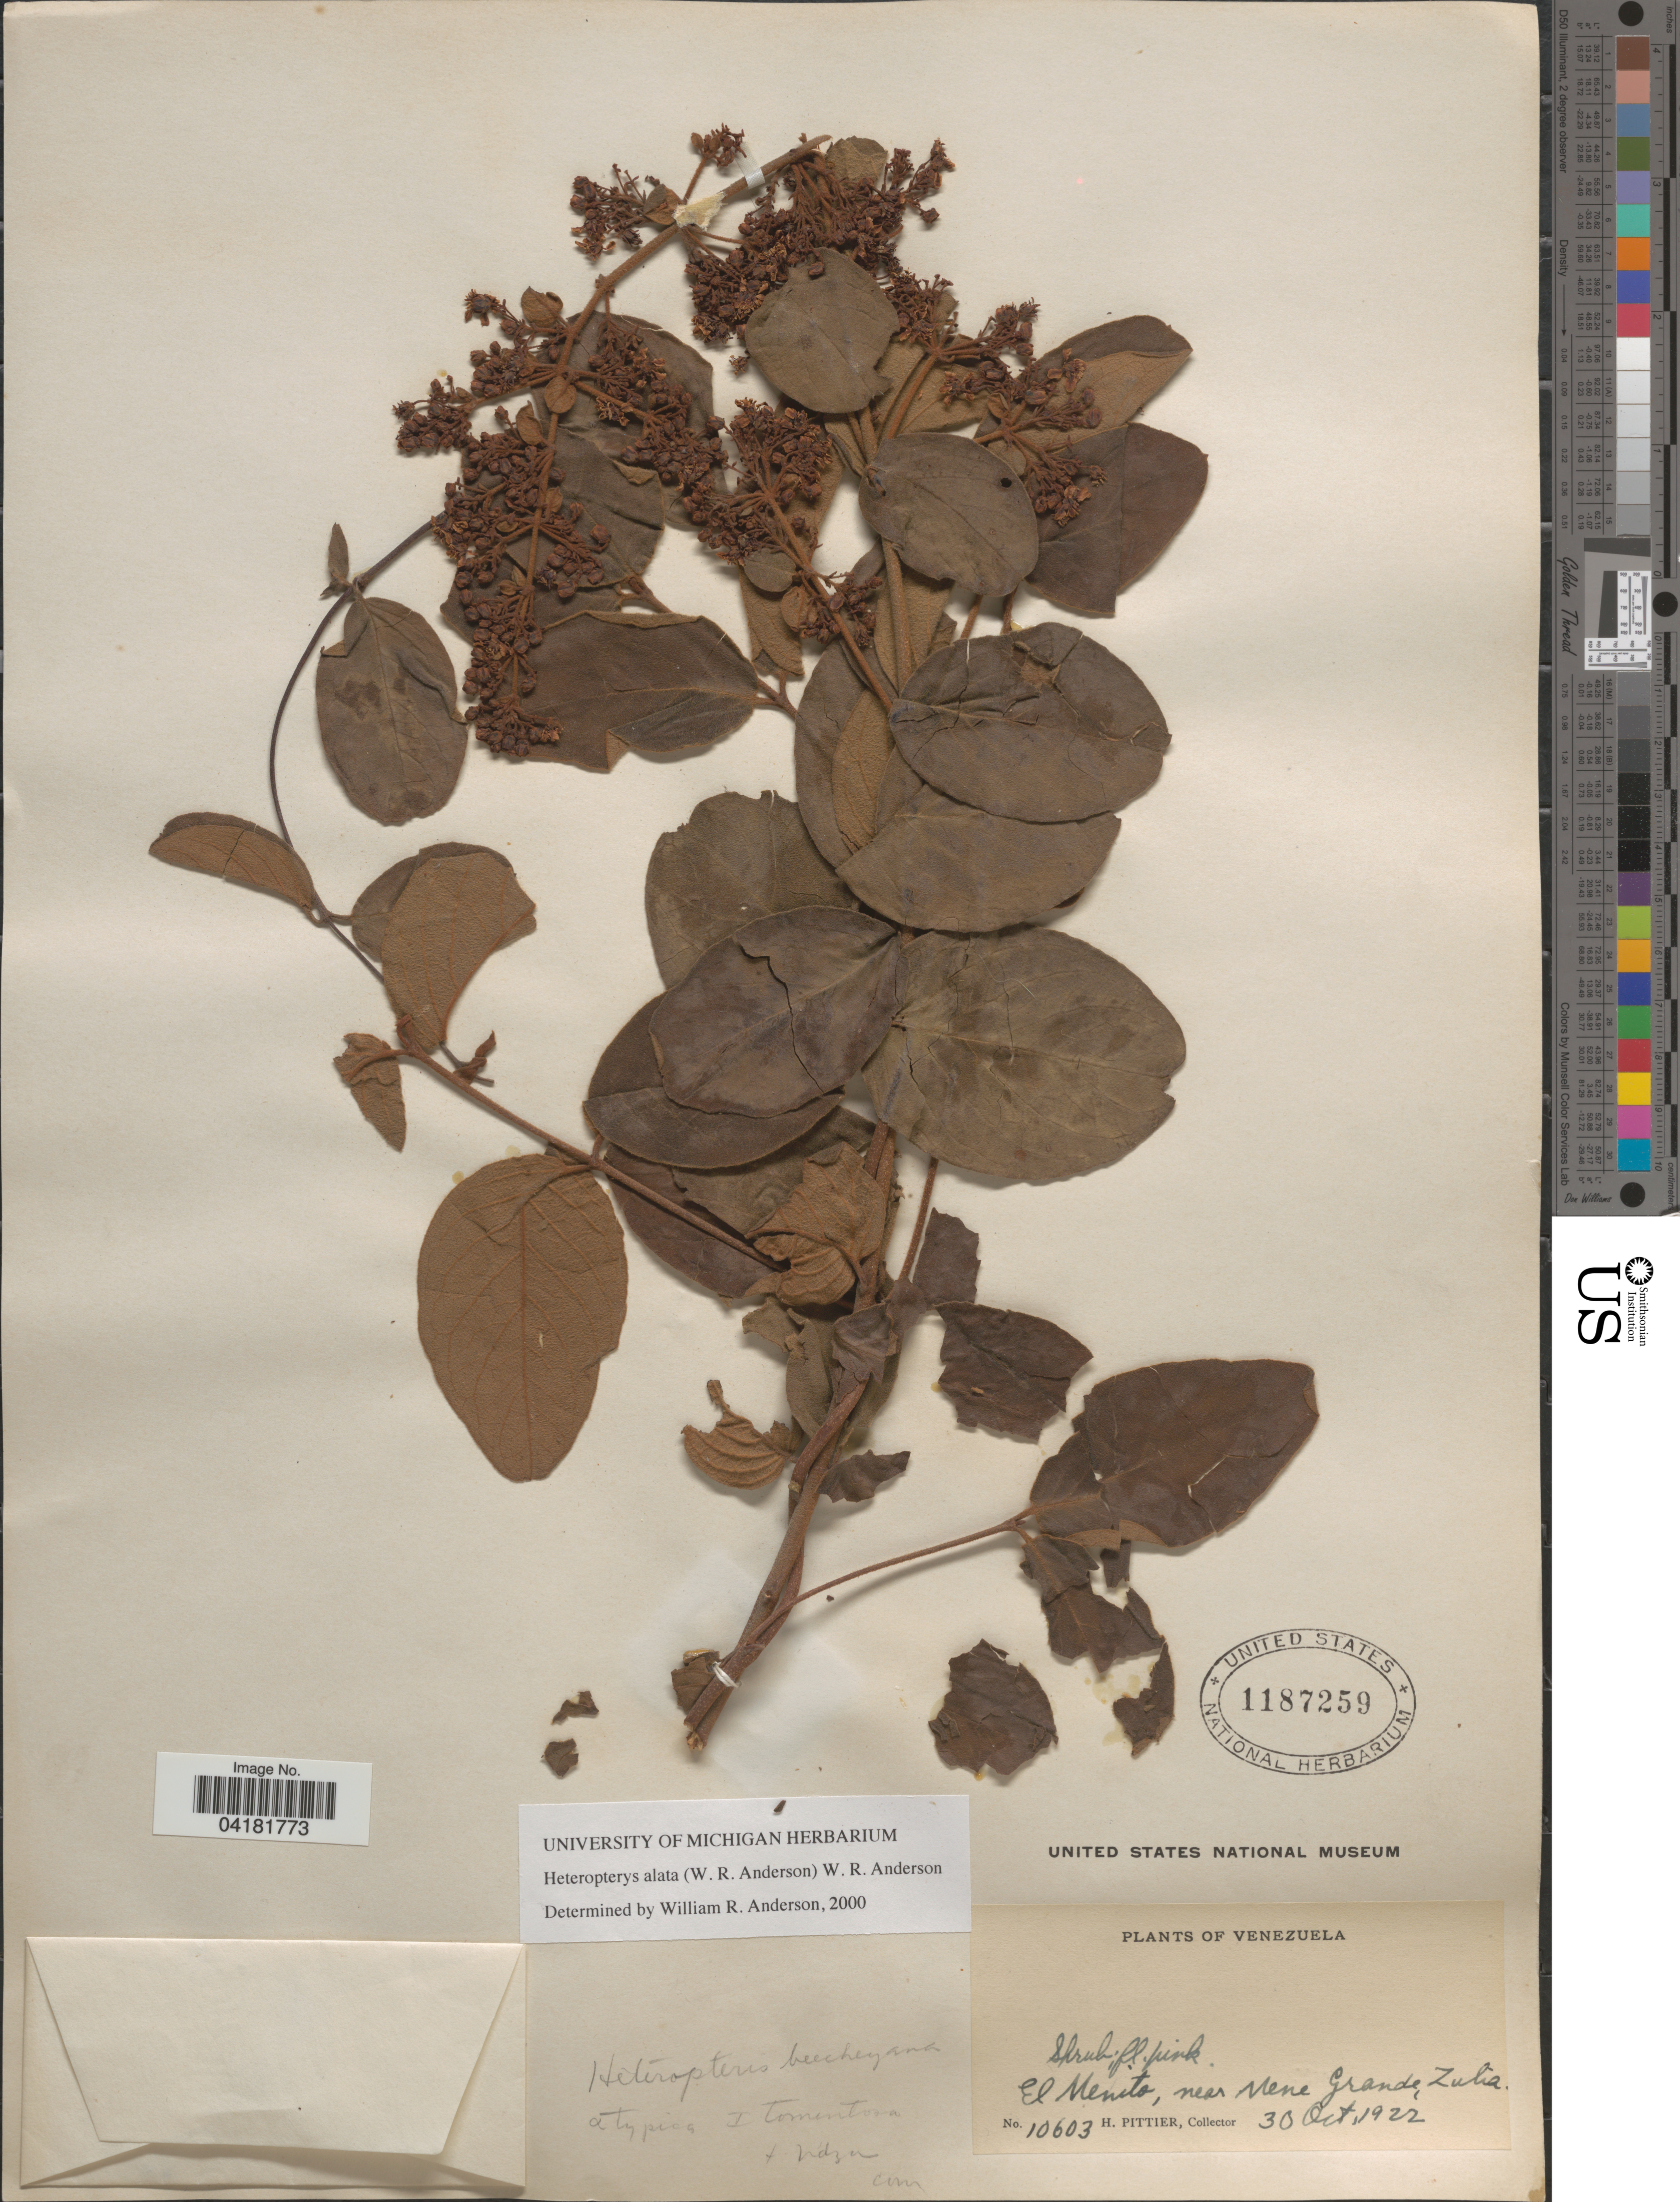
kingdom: Plantae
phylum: Tracheophyta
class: Magnoliopsida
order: Malpighiales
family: Malpighiaceae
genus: Heteropterys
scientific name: Heteropterys alata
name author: (W.R. Anderson) W.R. Anderson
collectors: H. F. Pittier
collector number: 10603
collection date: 1922-10-30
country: Venezuela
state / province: Zulia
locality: El Menito, near Mene Grande.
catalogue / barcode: US 1187259